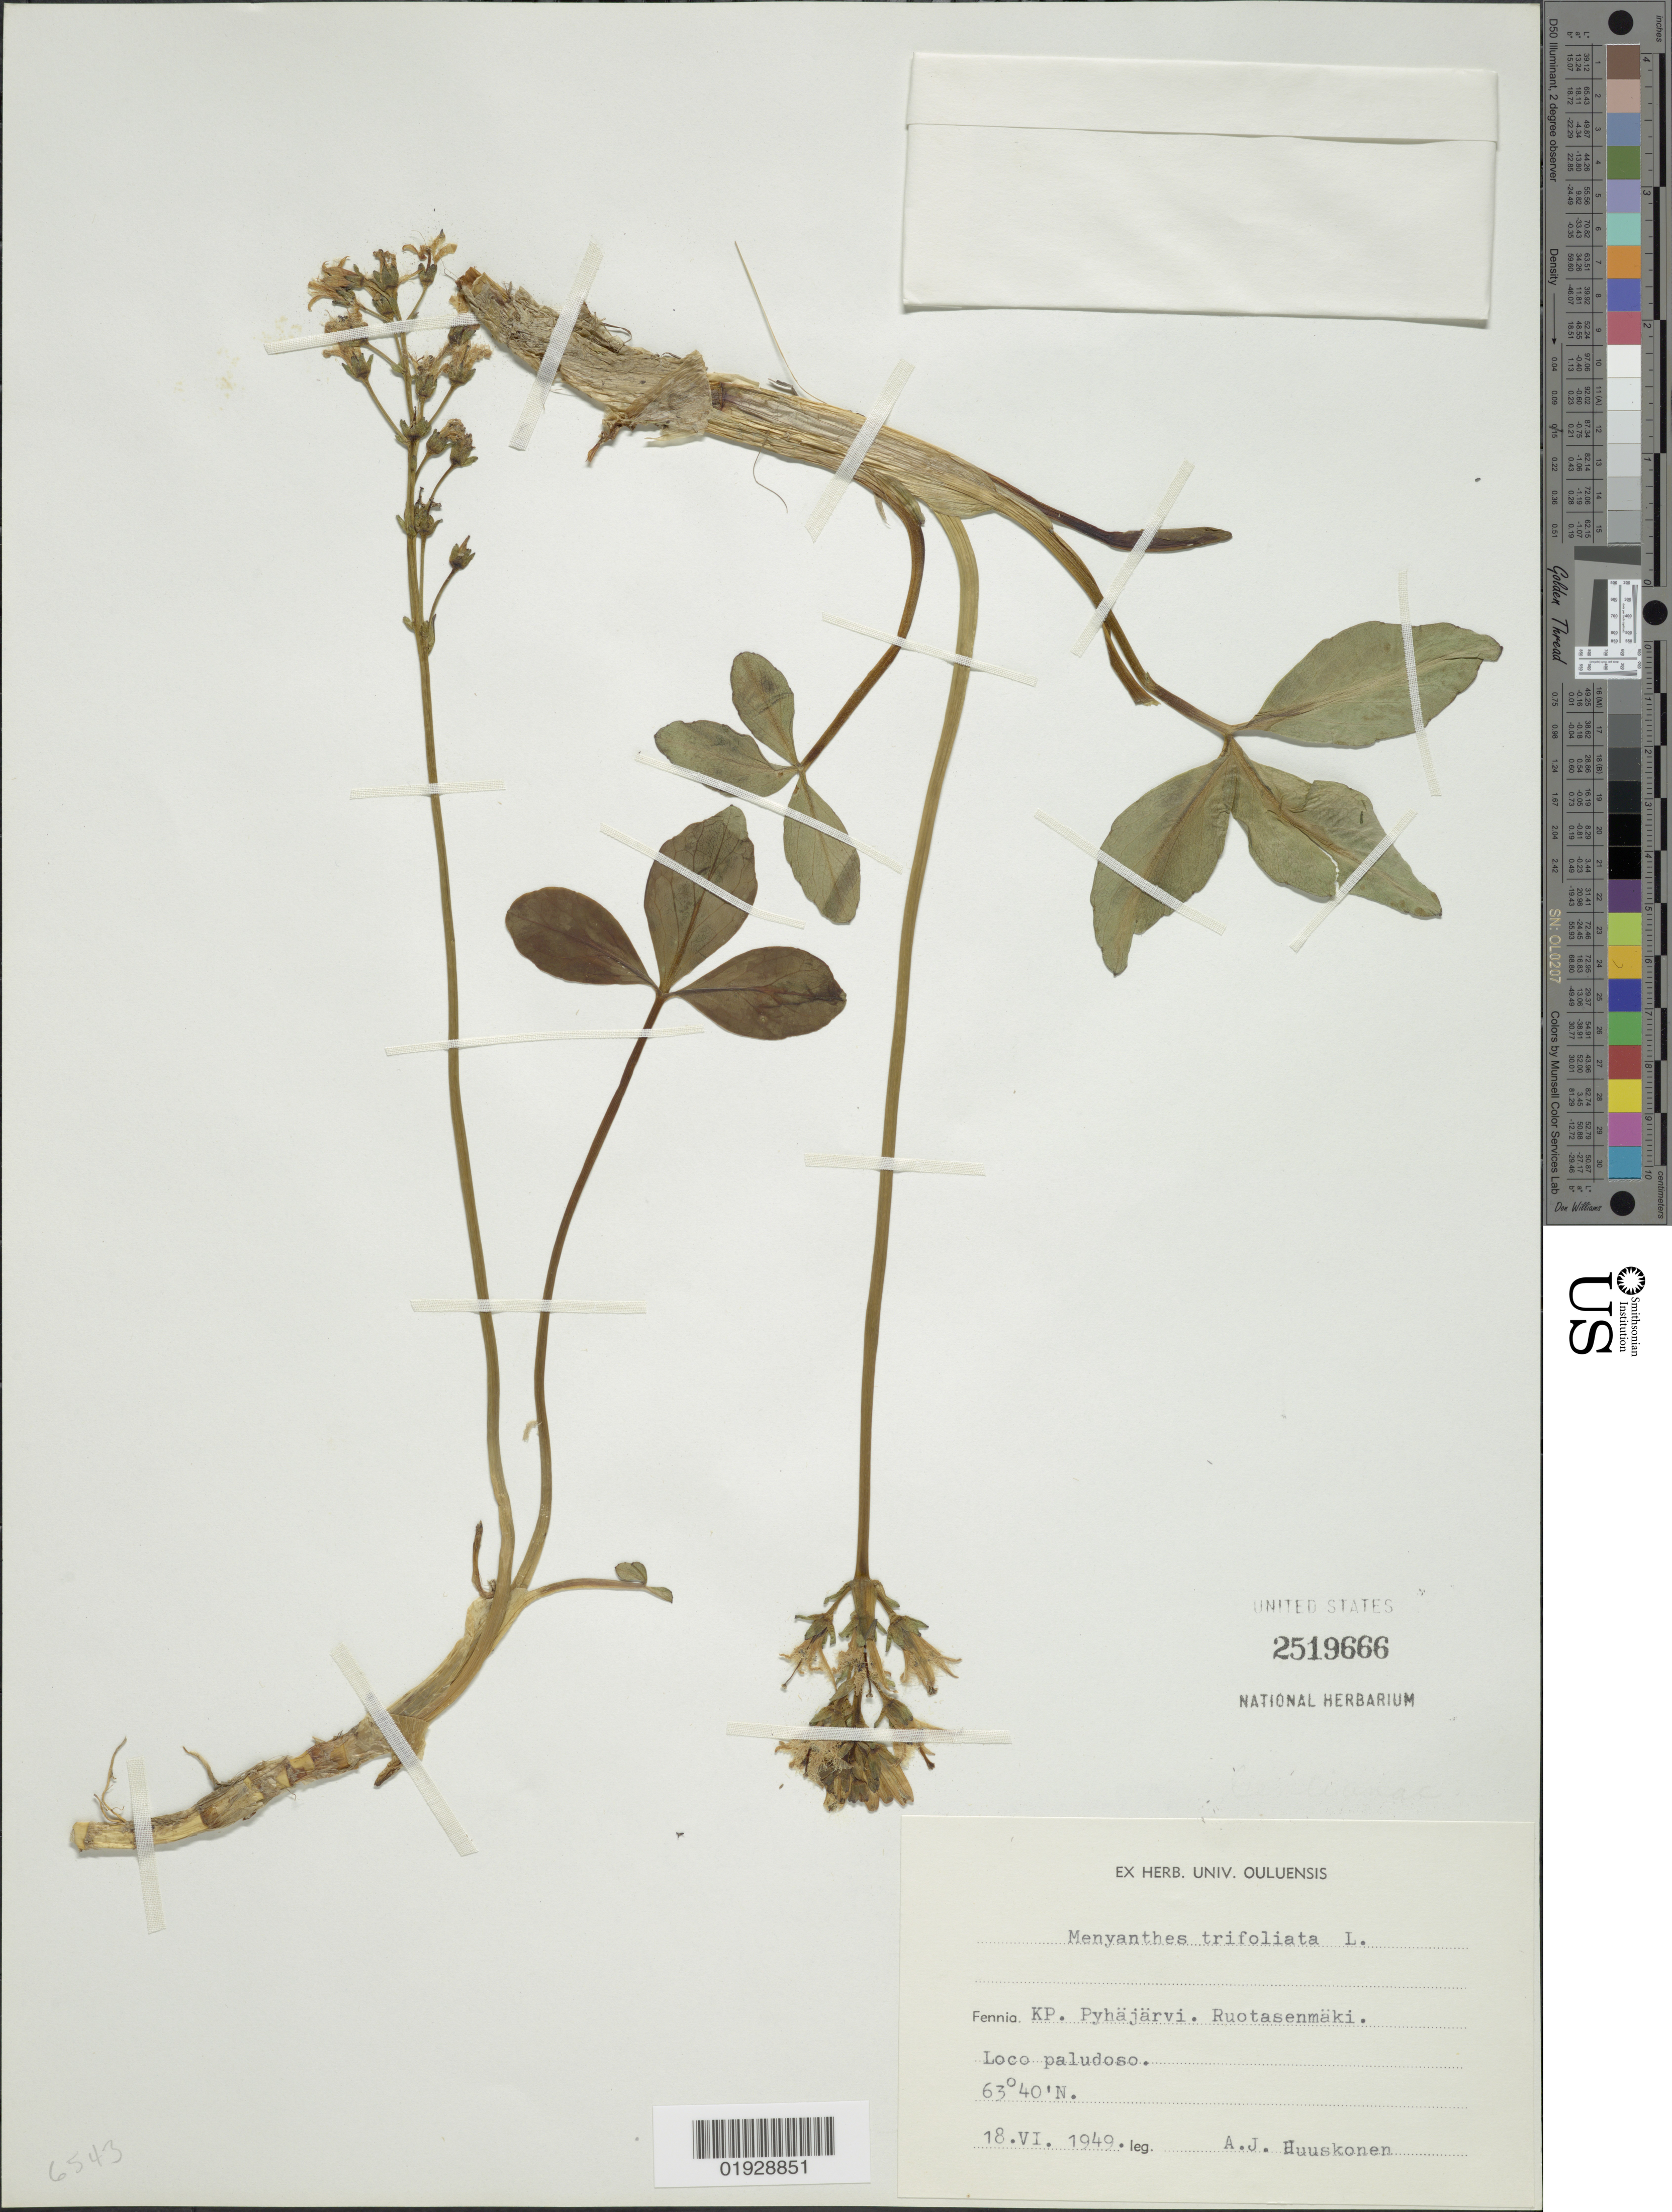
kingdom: Plantae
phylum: Tracheophyta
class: Magnoliopsida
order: Asterales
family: Menyanthaceae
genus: Menyanthes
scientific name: Menyanthes trifoliata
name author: L.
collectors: A. Huuskonen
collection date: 1949-06-18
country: Finland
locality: KP. Pyhäjärvi. Ruotasenmäki. Loco paludoso.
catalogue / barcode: US 2519666